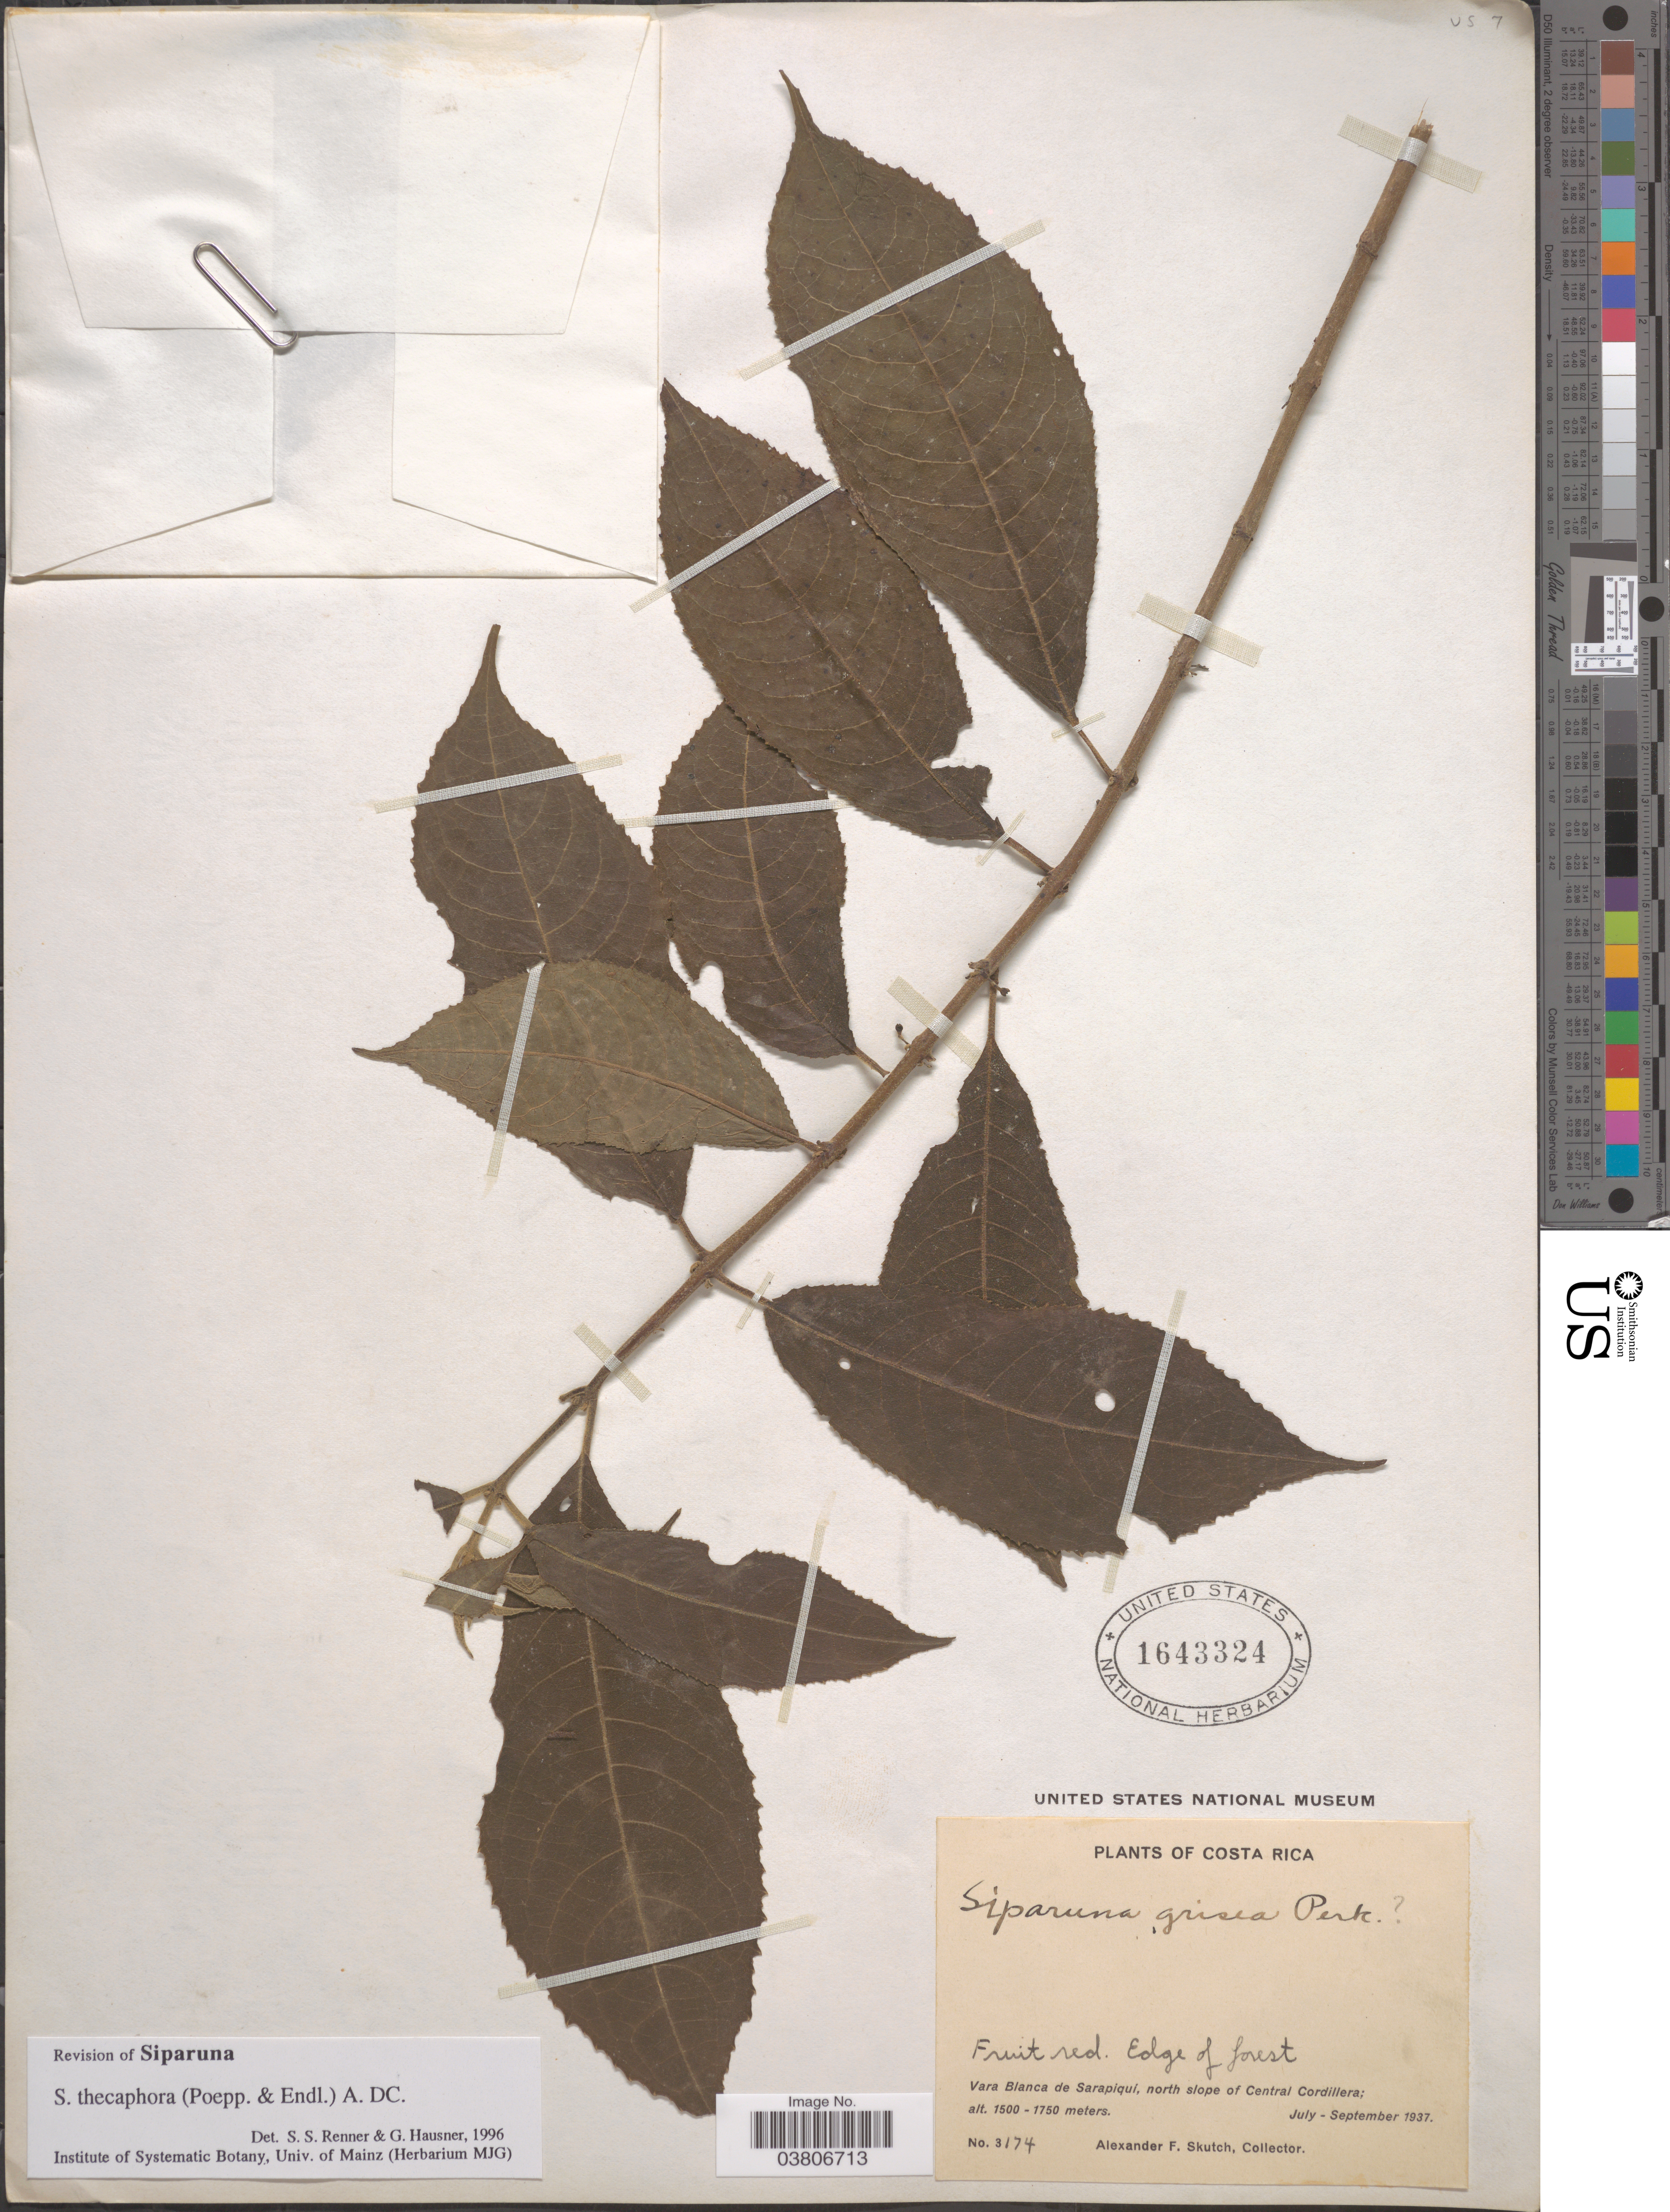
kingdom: Plantae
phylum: Tracheophyta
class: Magnoliopsida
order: Laurales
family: Siparunaceae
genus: Siparuna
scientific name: Siparuna thecaphora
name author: (Poepp. & Endl.) A. DC.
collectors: A. F. Skutch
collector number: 3174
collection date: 1937-07/1937-09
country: Costa Rica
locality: Vara Blanca de Sarapiqui, north slope of Central Cordillera.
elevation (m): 1500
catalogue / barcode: US 1643324